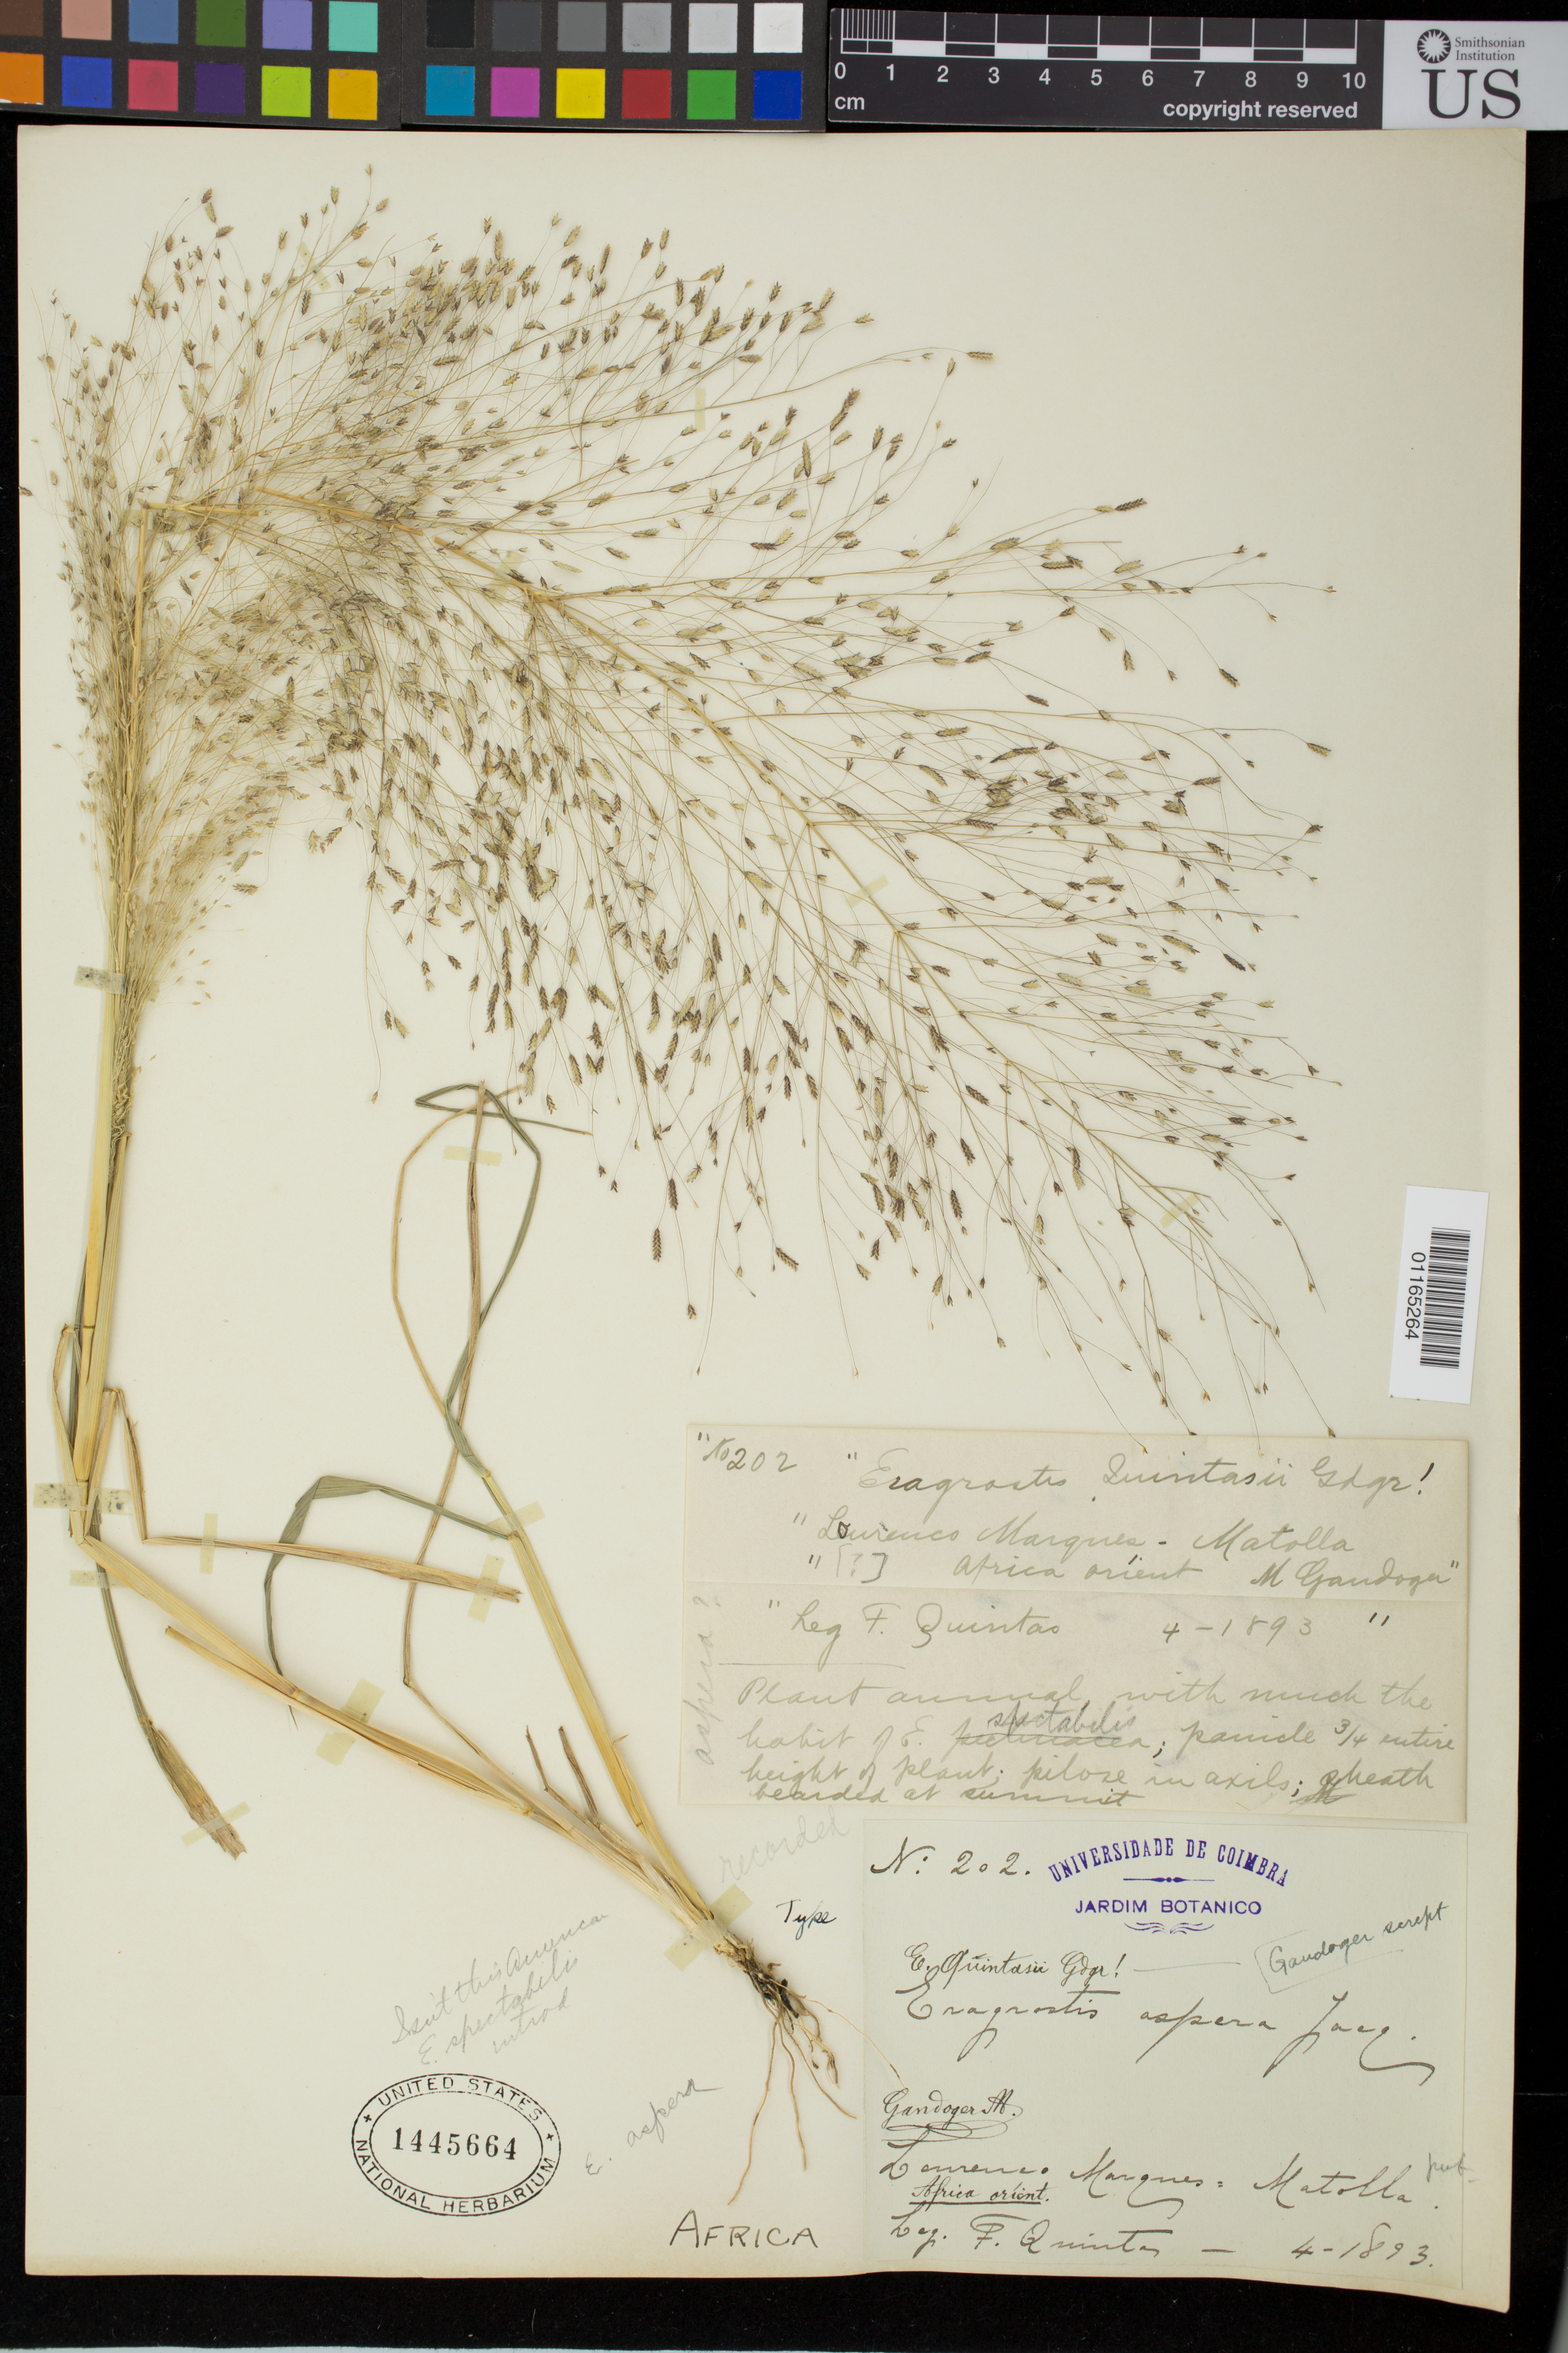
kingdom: Plantae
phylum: Tracheophyta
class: Liliopsida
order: Poales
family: Poaceae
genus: Eragrostis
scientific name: Eragrostis quintasii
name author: Gand.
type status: Isotype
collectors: F. Quintas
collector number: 202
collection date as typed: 4 - 1893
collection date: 1893-04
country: Mozambique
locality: Lourenco Marques, Matolla, Africa orient.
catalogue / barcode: US 1445664